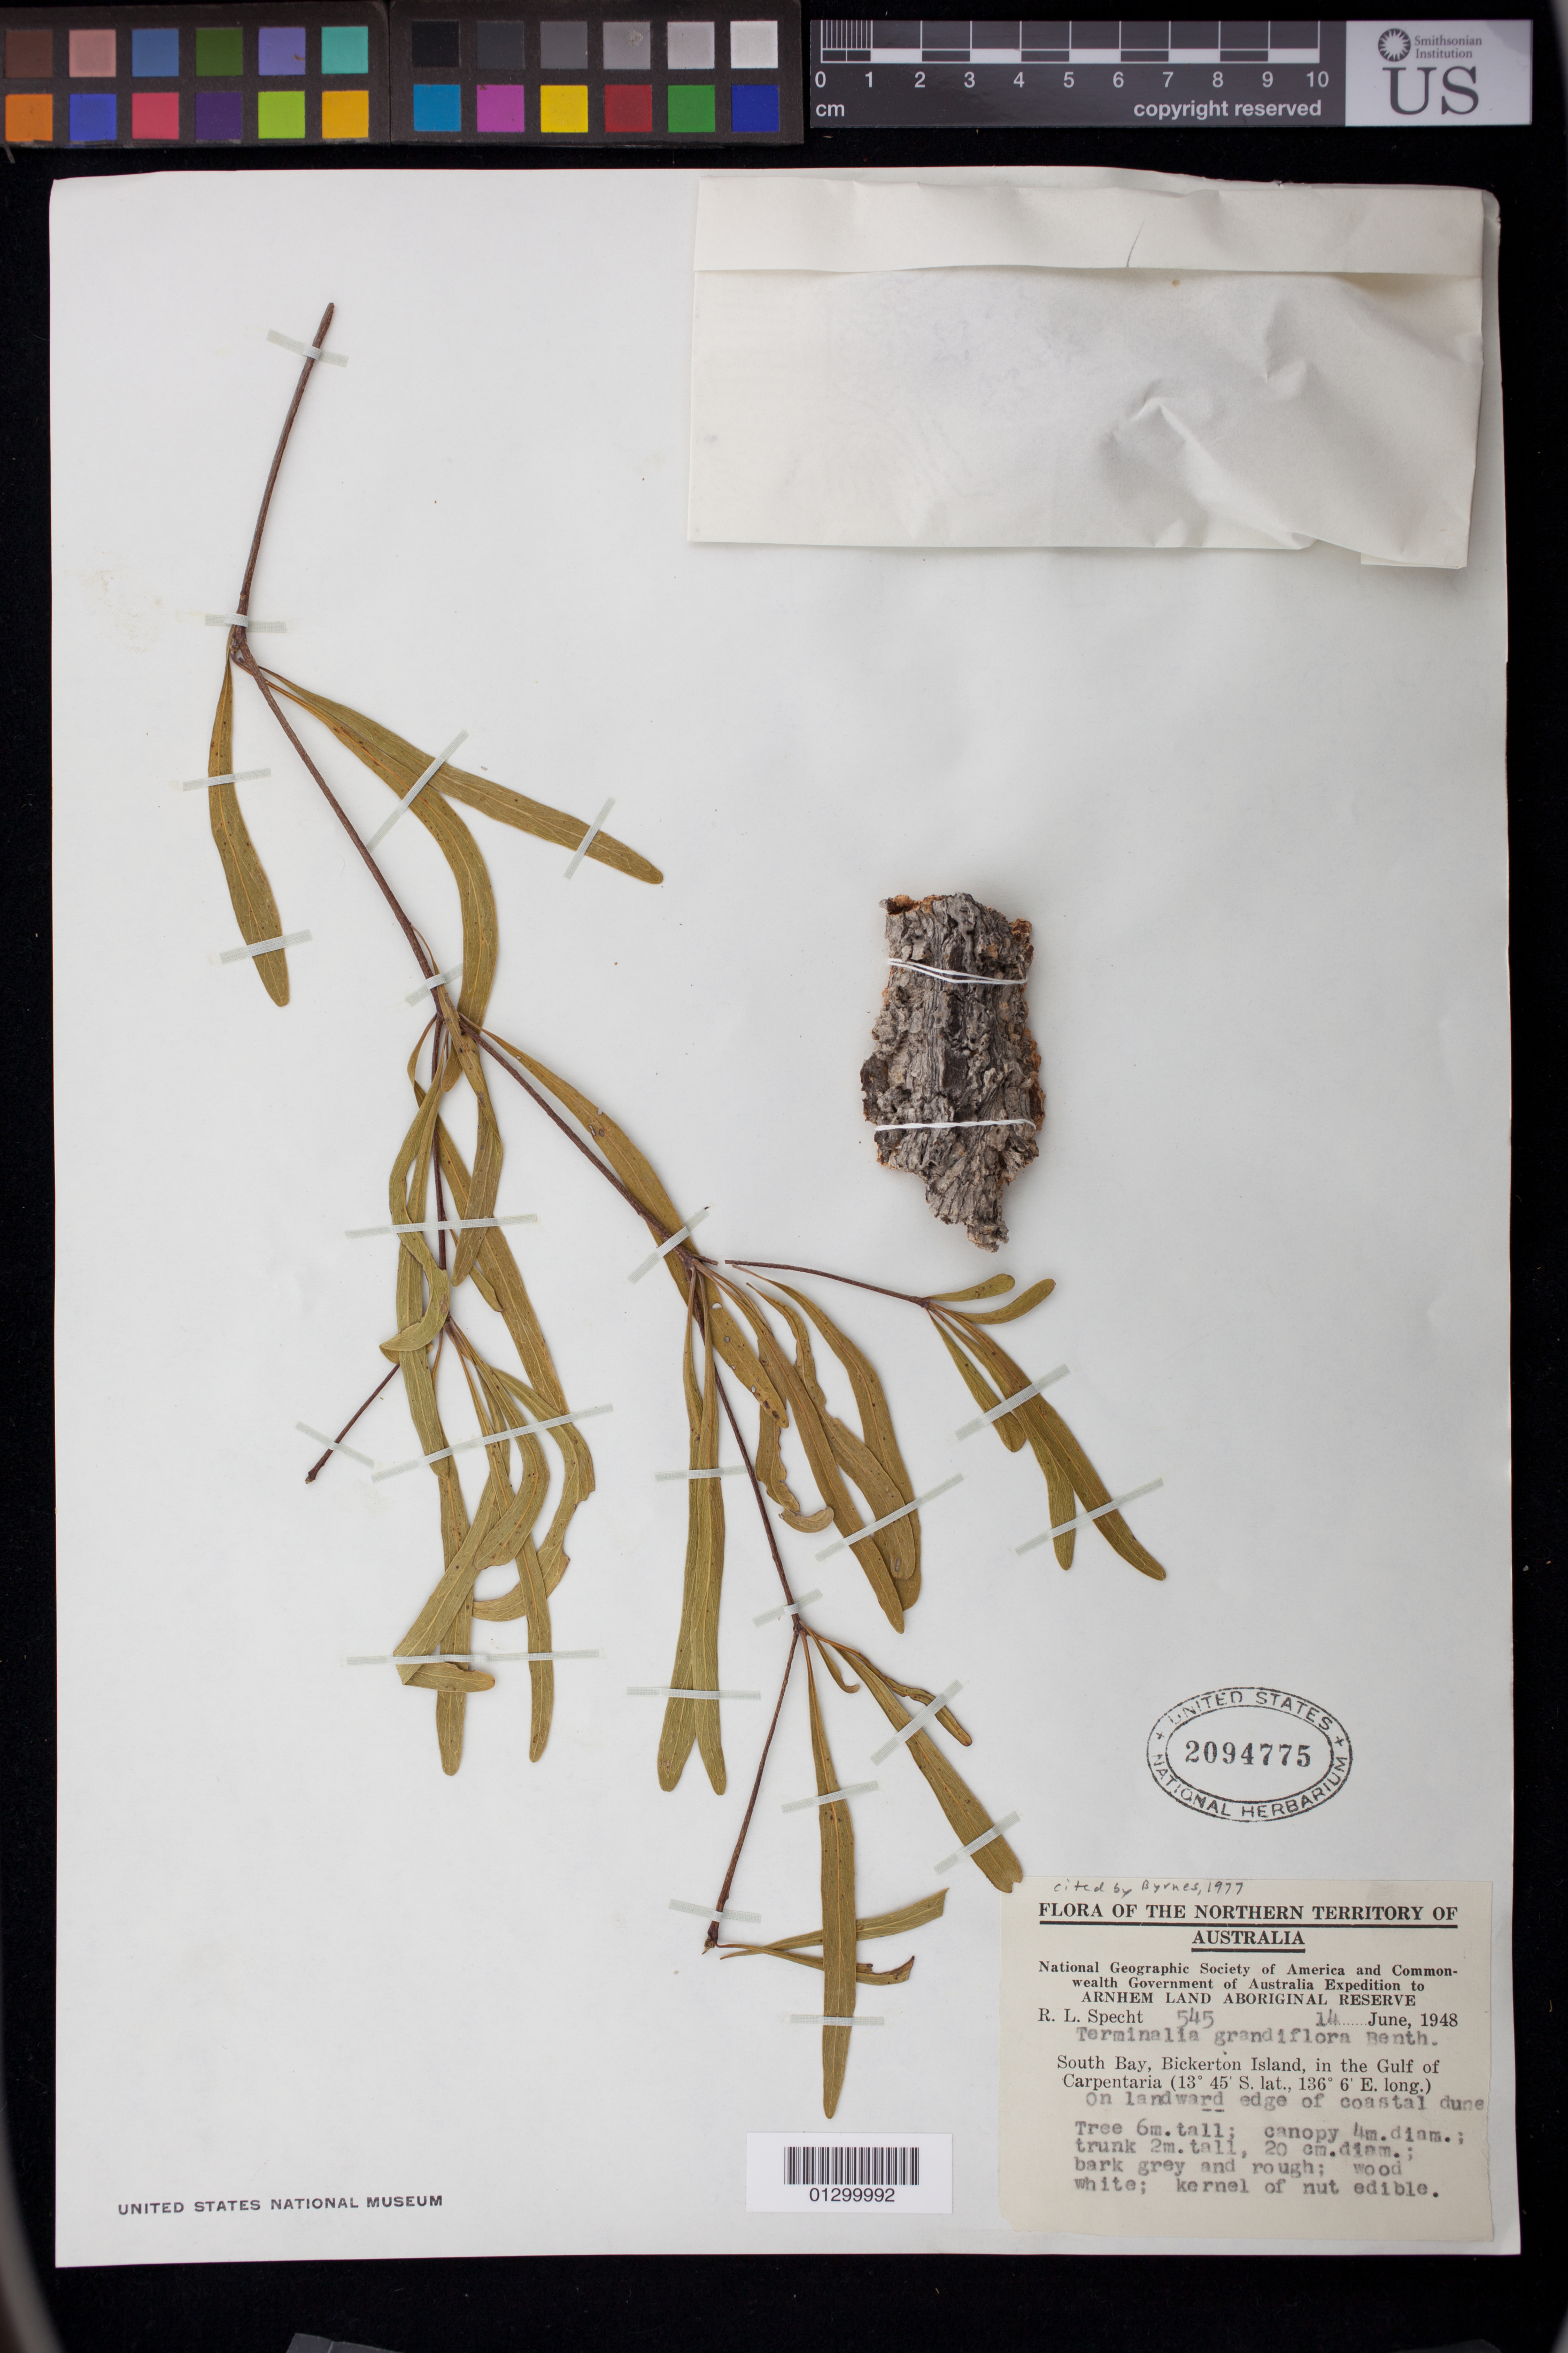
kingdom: Plantae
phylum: Tracheophyta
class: Magnoliopsida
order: Myrtales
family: Combretaceae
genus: Terminalia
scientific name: Terminalia grandiflora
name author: Benth.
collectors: R. L. Specht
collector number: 545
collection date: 1948-06-14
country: Australia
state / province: Northern Territory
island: Bickerton Island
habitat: On landward edge of coastal dune.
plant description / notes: Tree 6 m. tall; canopy 4 m. diam.; trunk 2 m. tall, 20 cm. diam.; bark grey amd rough; wood white; kernel of nut edible.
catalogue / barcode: US 2094775